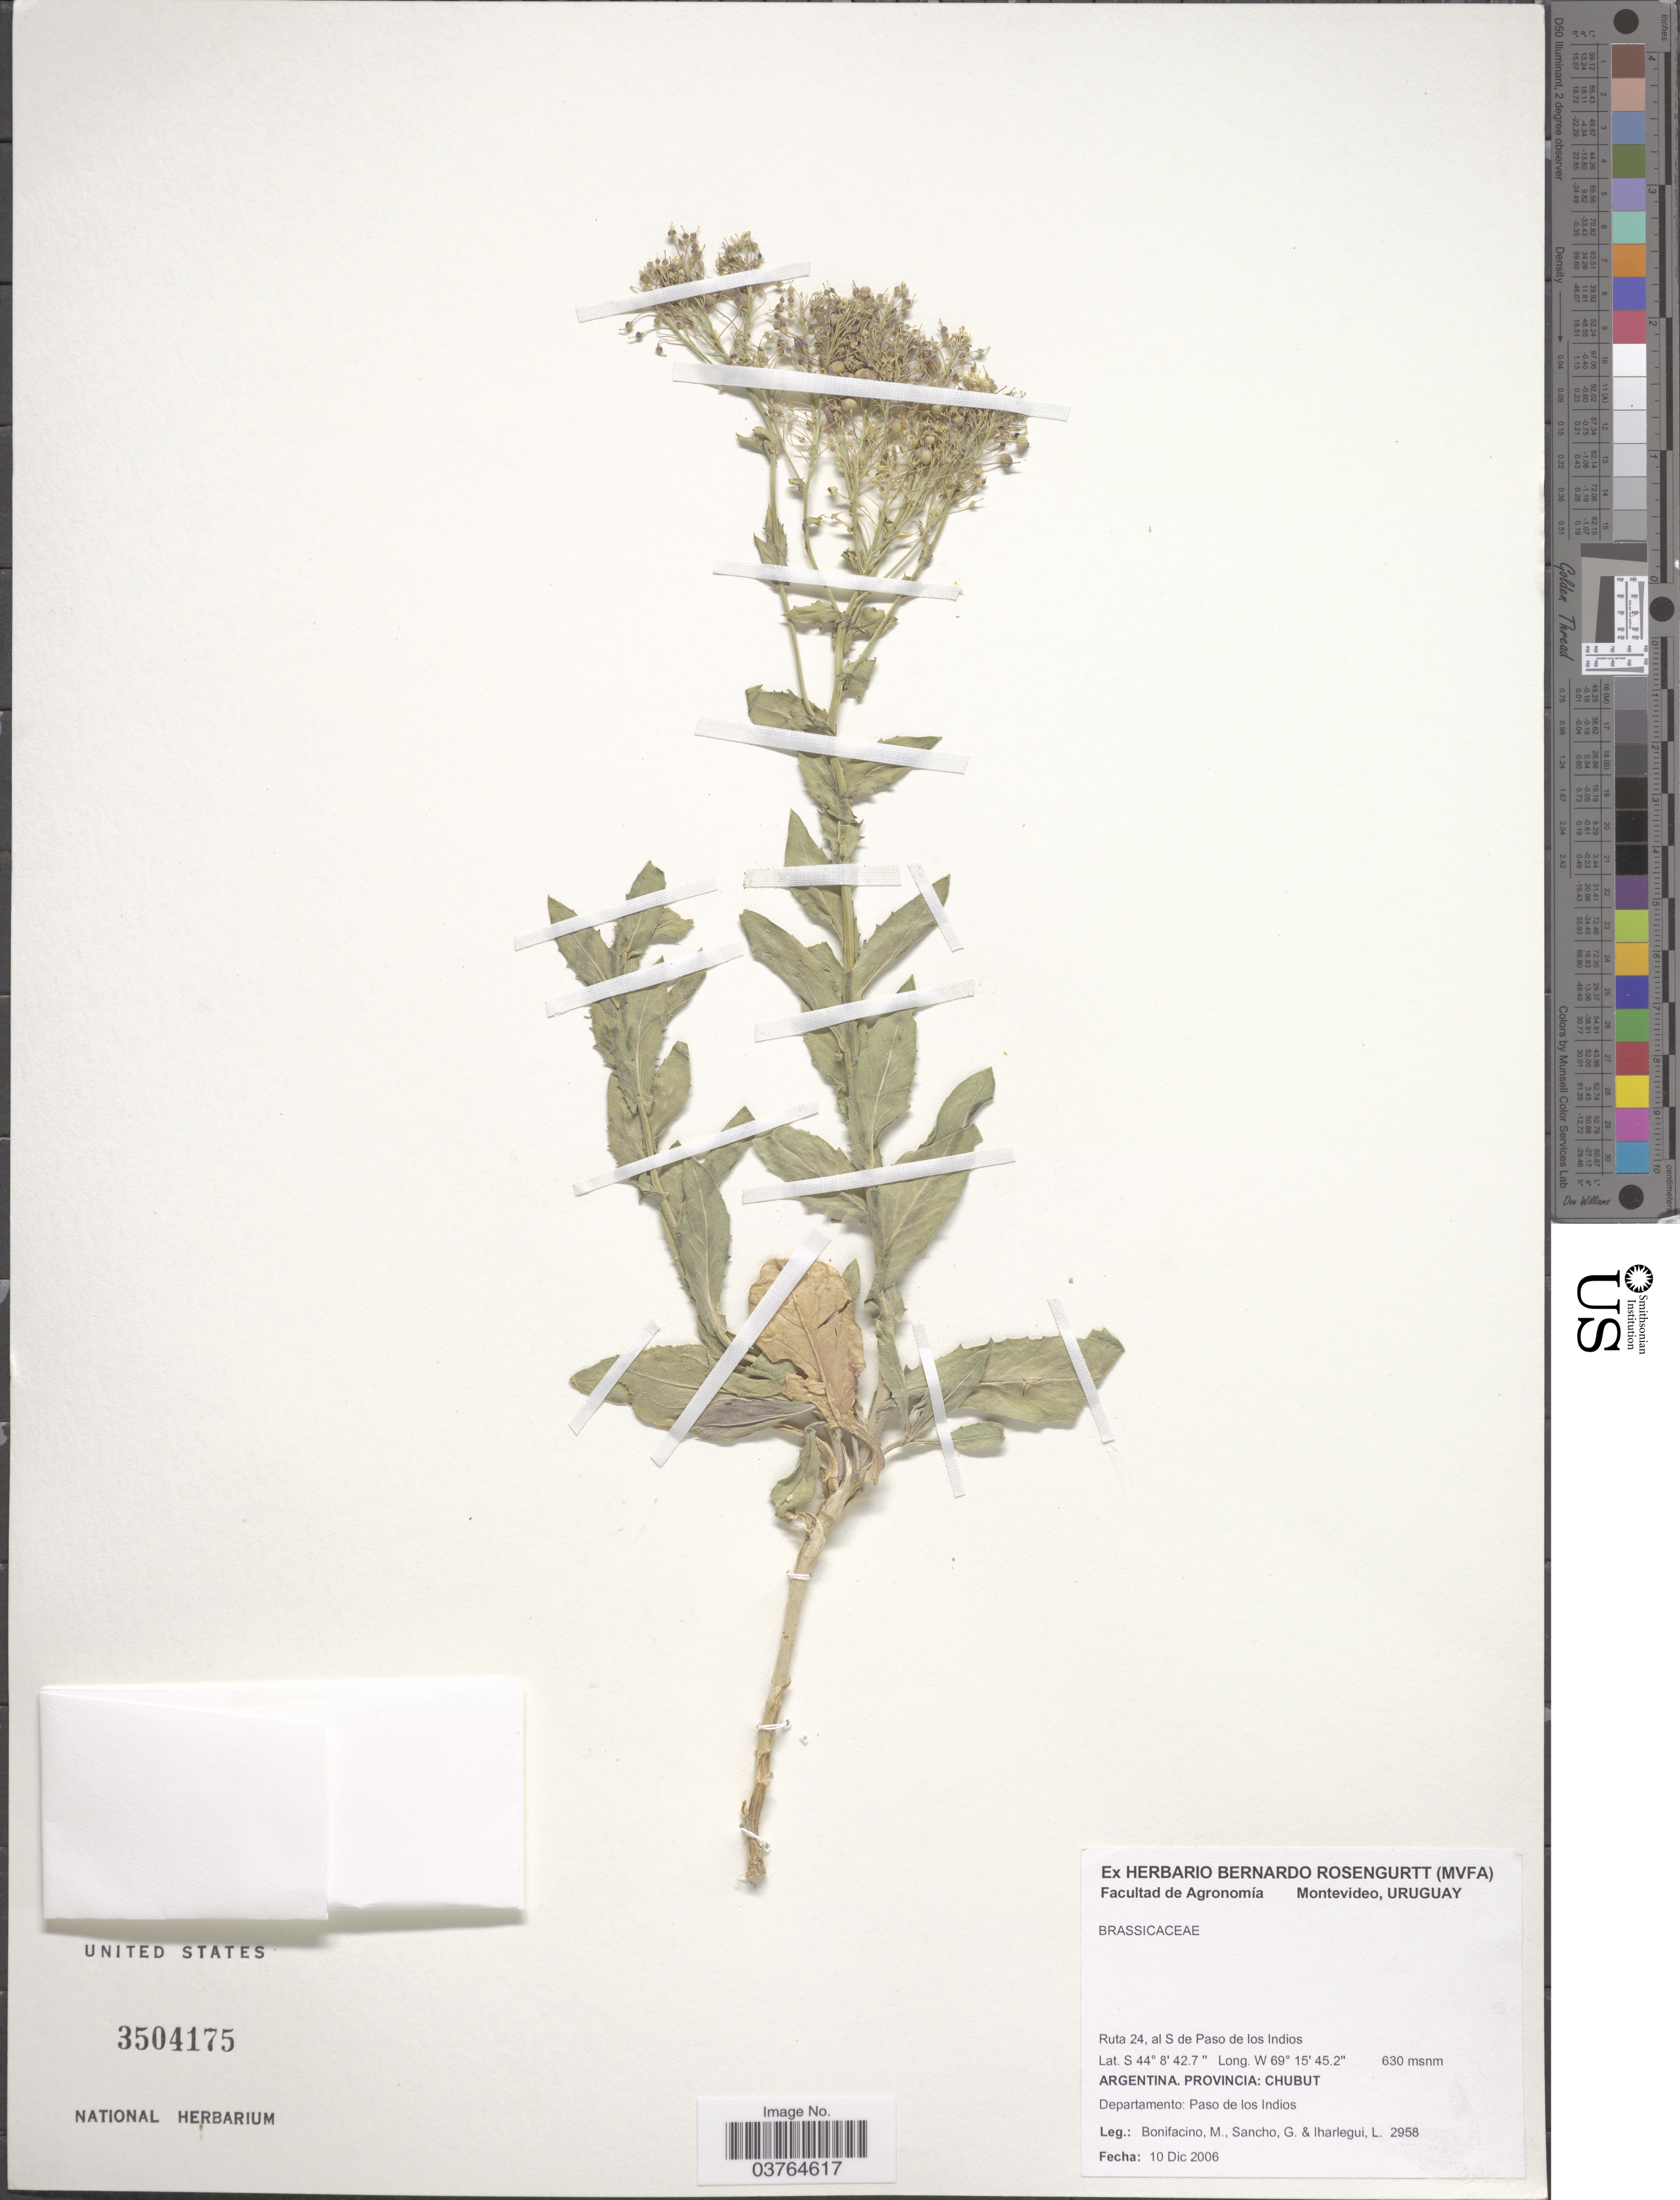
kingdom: Plantae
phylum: Tracheophyta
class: Magnoliopsida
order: Brassicales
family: Brassicaceae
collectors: M. Bonifacino, G. Sancho & L. Iharlegui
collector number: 2958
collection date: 2006-12-10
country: Uruguay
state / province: Montevideo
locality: Ruta 24, al S de Paso de los Indios. Provincia: Chubut. Departamento: Paso de los Indios.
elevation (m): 630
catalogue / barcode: US 3504175